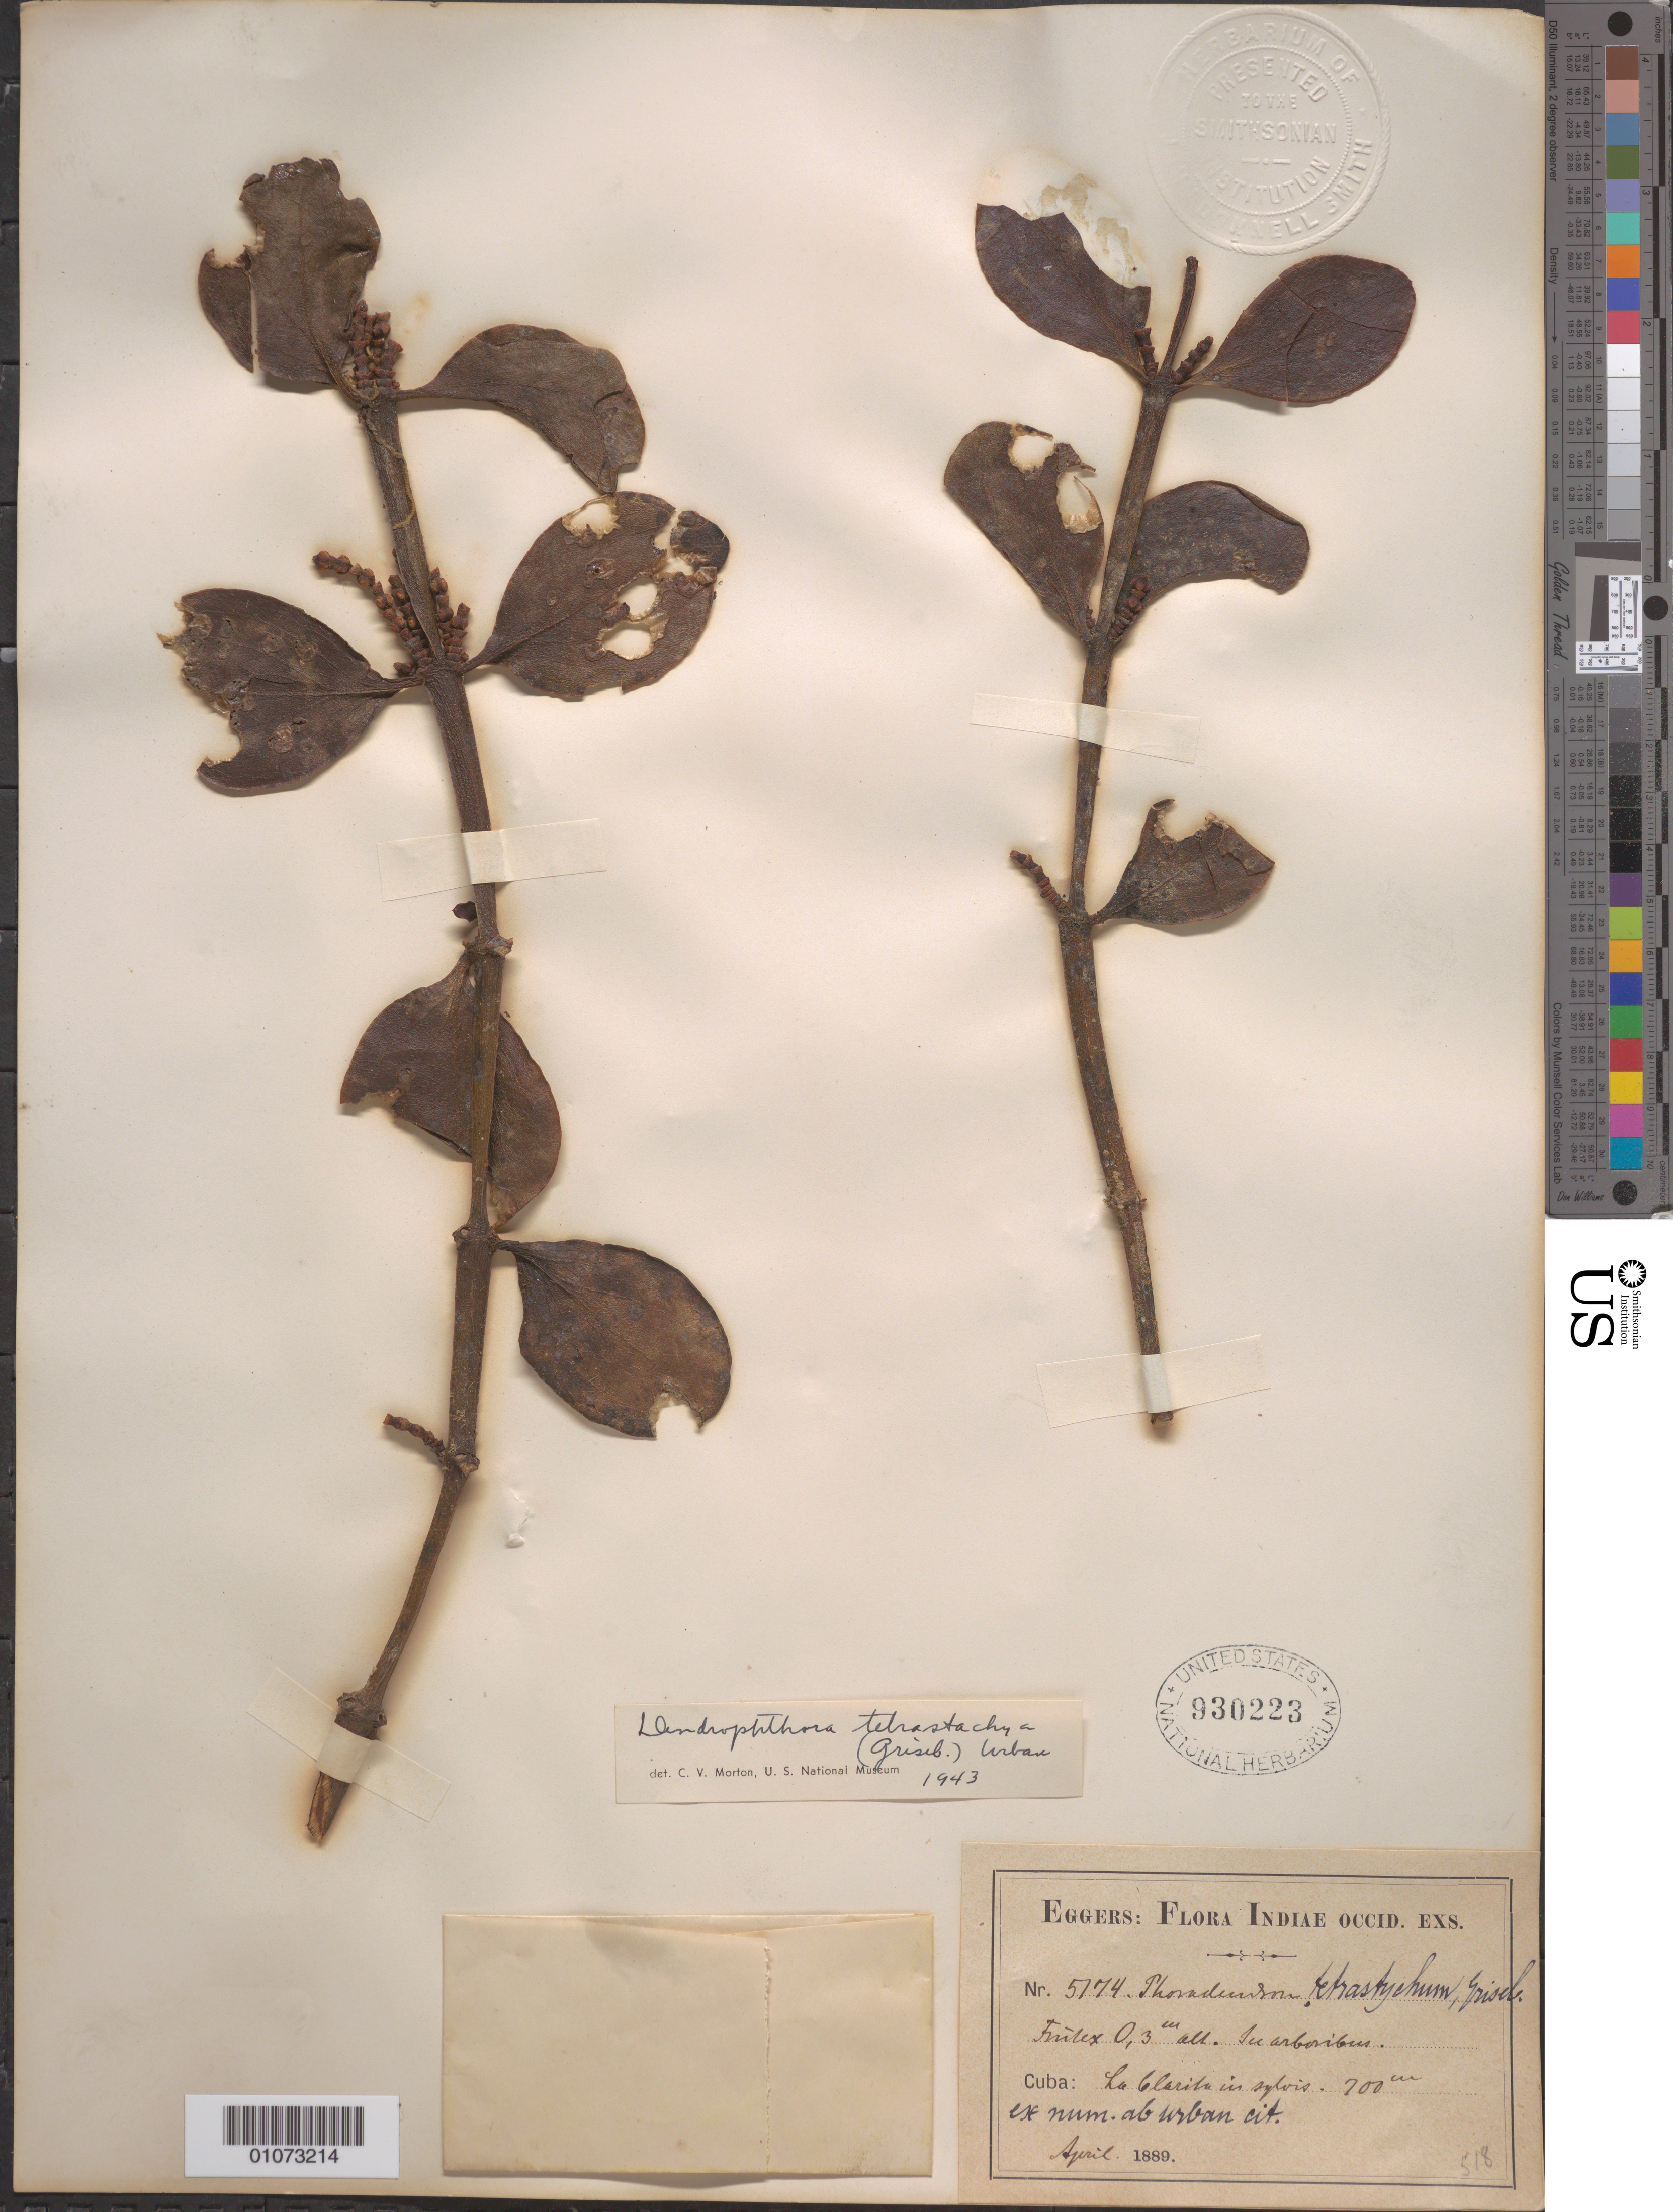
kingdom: Plantae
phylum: Tracheophyta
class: Magnoliopsida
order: Santalales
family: Viscaceae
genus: Dendrophthora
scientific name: Dendrophthora tetrastachya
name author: (C. Wright ex Griseb.) Urb.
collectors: H. F. A. von Eggers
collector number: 5774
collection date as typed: Apr 1889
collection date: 1889-04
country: Cuba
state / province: Guantánamo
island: Cuba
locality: La clarita in sylvis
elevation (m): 700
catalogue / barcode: US 930223